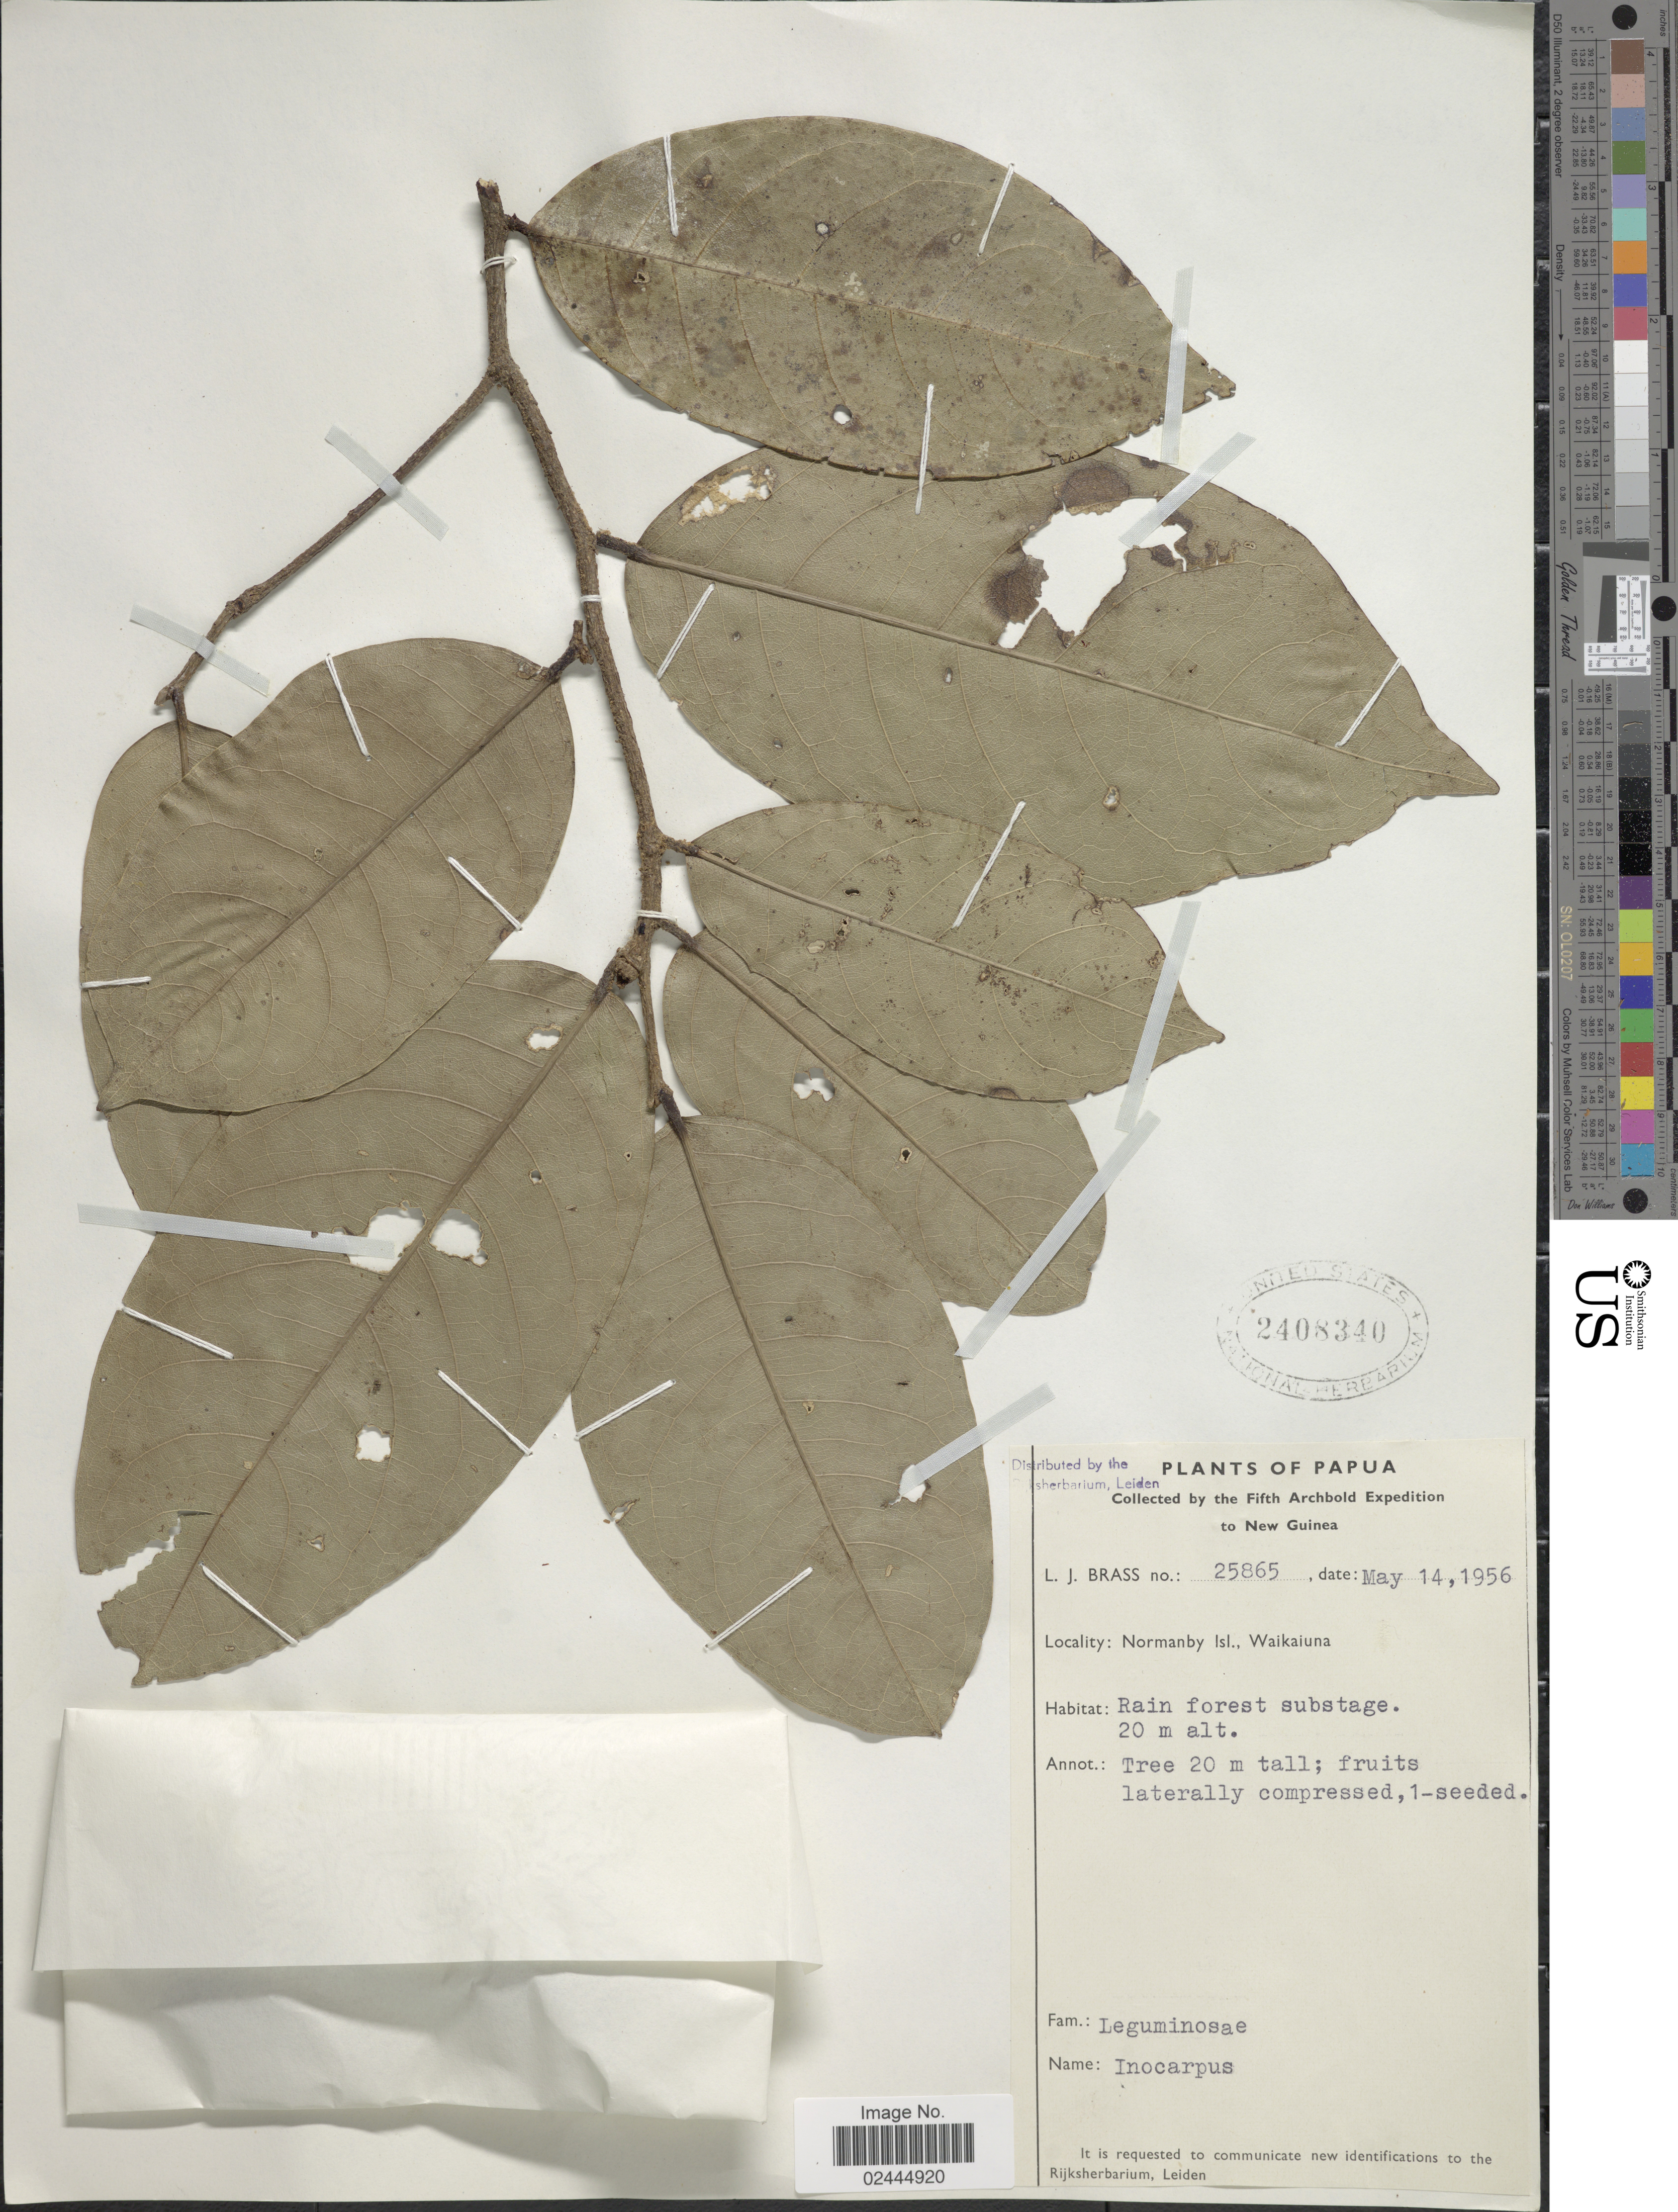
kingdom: Plantae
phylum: Tracheophyta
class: Magnoliopsida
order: Fabales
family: Fabaceae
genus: Inocarpus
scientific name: Inocarpus sp.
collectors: L. J. Brass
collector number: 25865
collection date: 1956-05-14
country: Papua New Guinea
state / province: Milne Bay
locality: Normanby Isl., Waikaiuna.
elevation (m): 20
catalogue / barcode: US 2408340